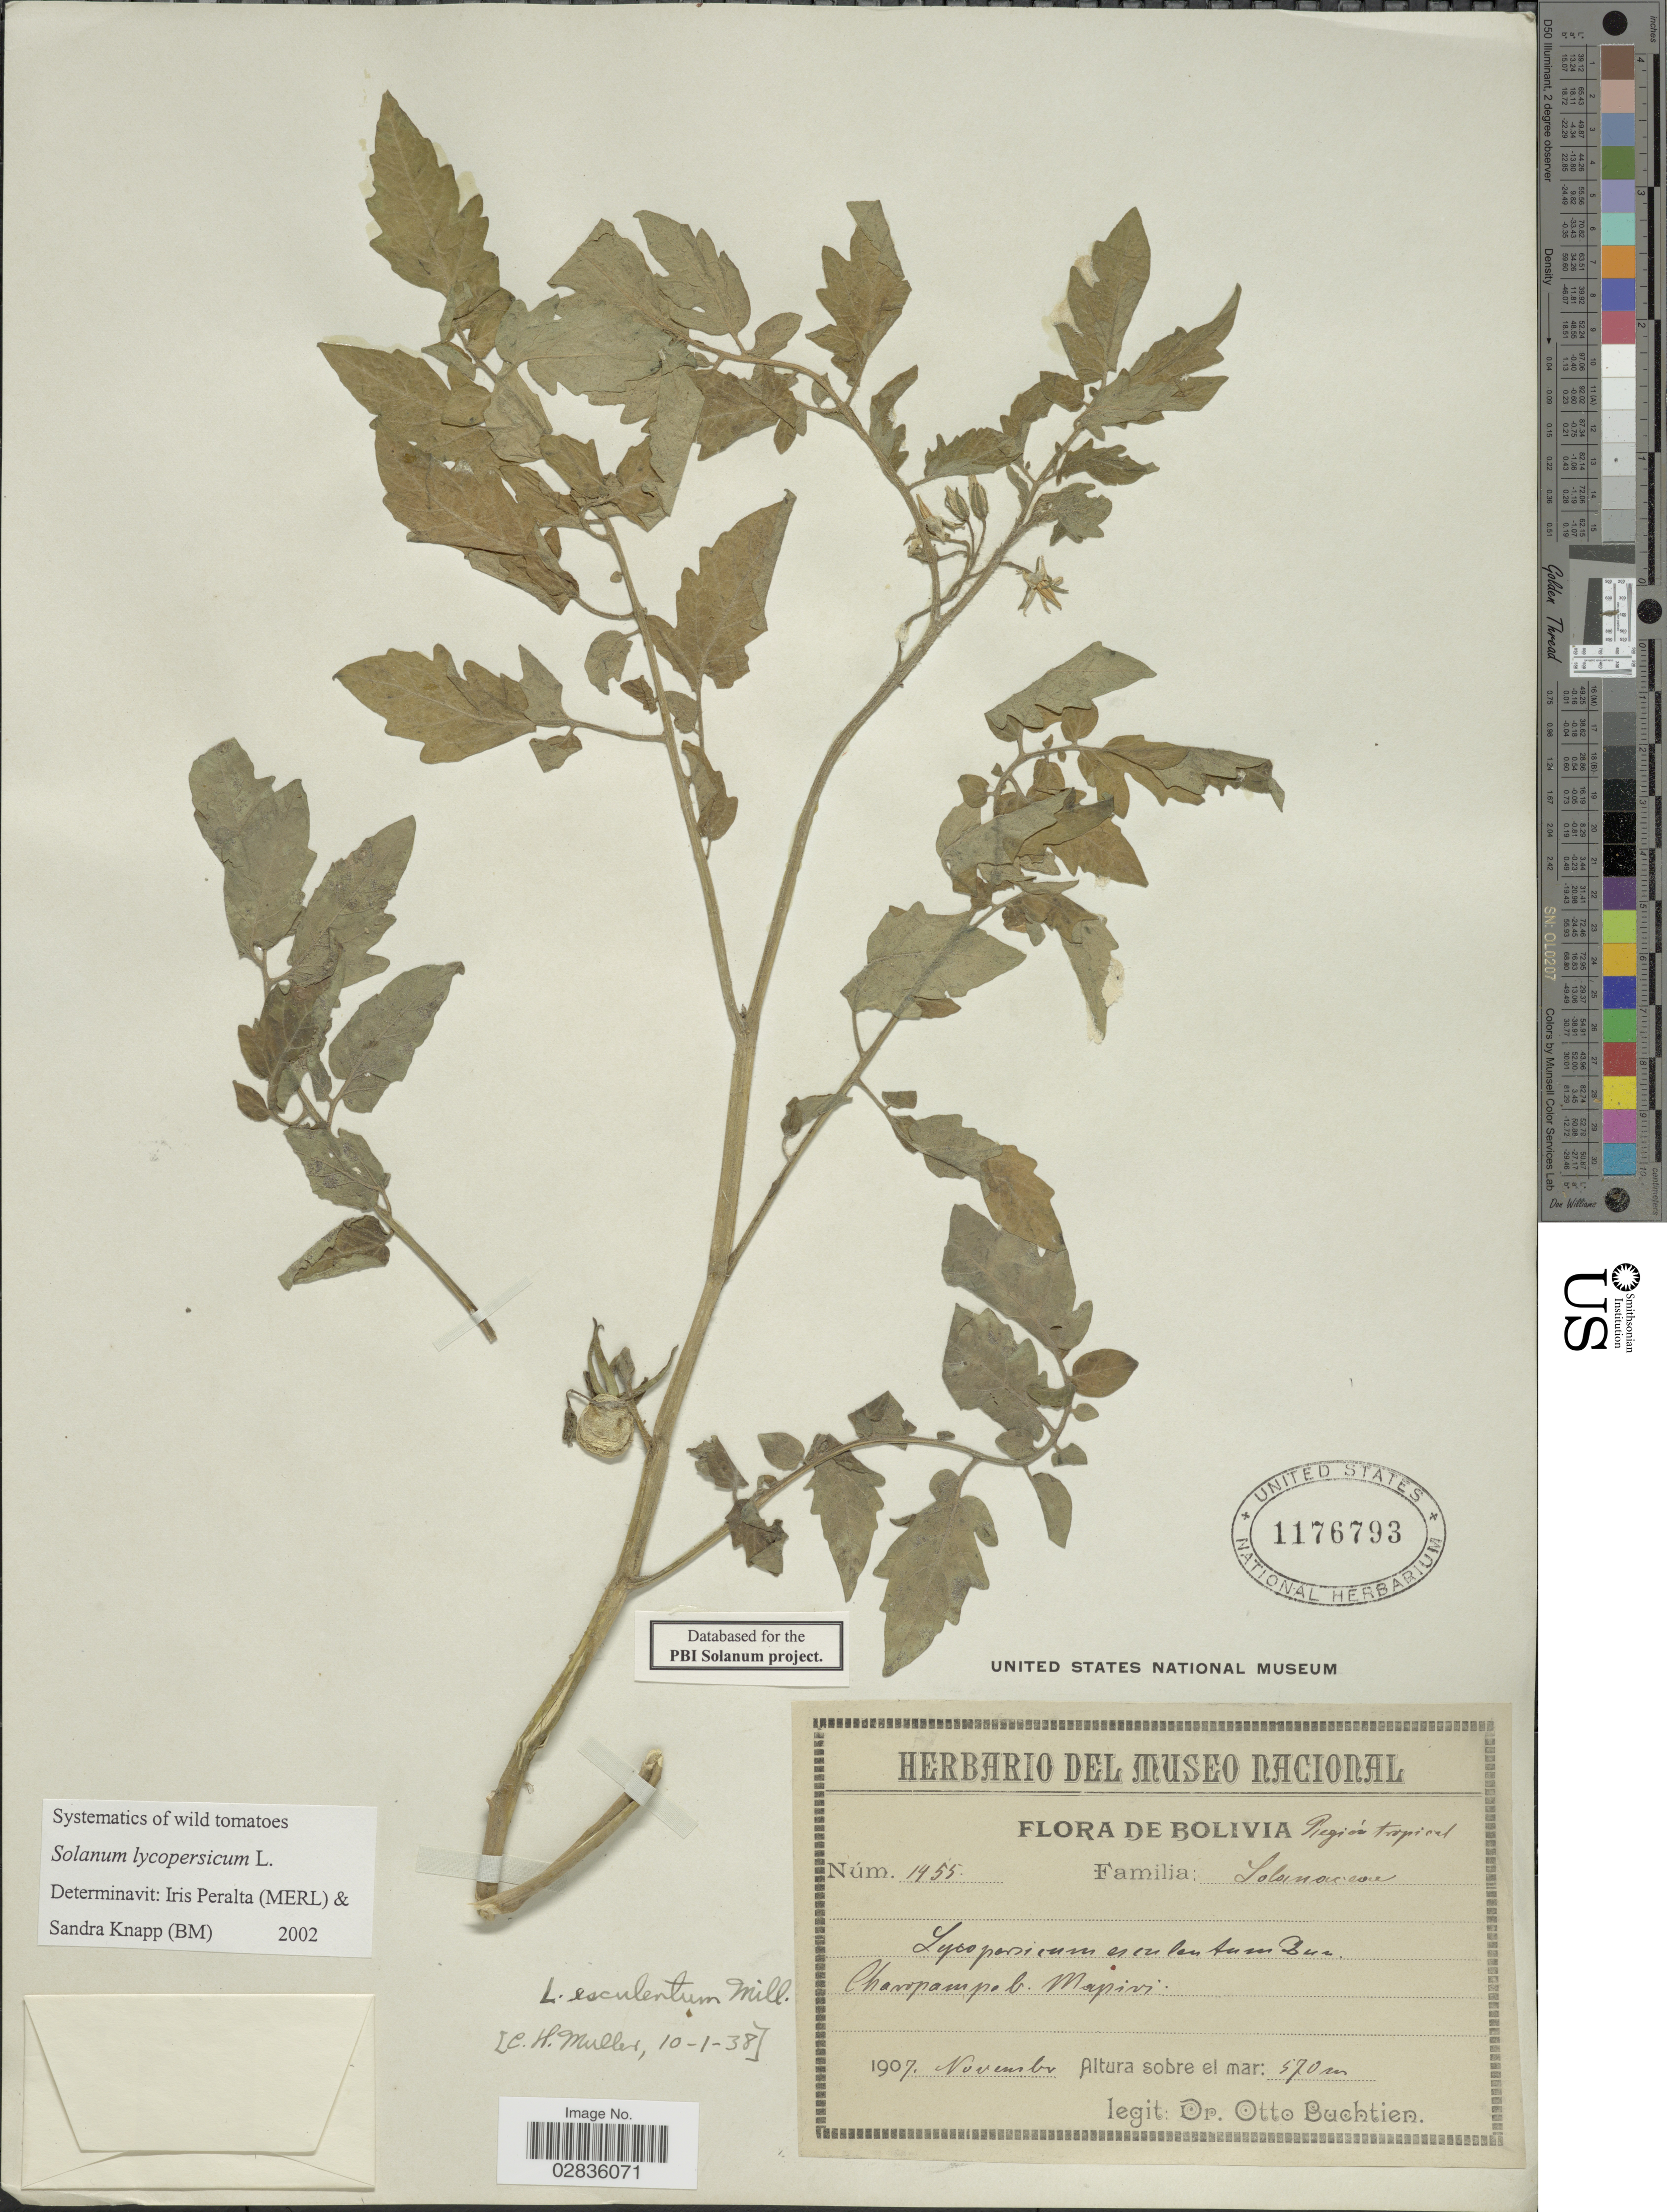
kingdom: Plantae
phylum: Tracheophyta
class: Magnoliopsida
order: Solanales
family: Solanaceae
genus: Solanum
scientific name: Solanum lycopersicum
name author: L.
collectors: O. Buchtien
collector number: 1455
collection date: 1907-11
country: Bolivia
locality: Región tropical. Charopampa b. Mapiri.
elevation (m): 570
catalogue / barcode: US 1176793